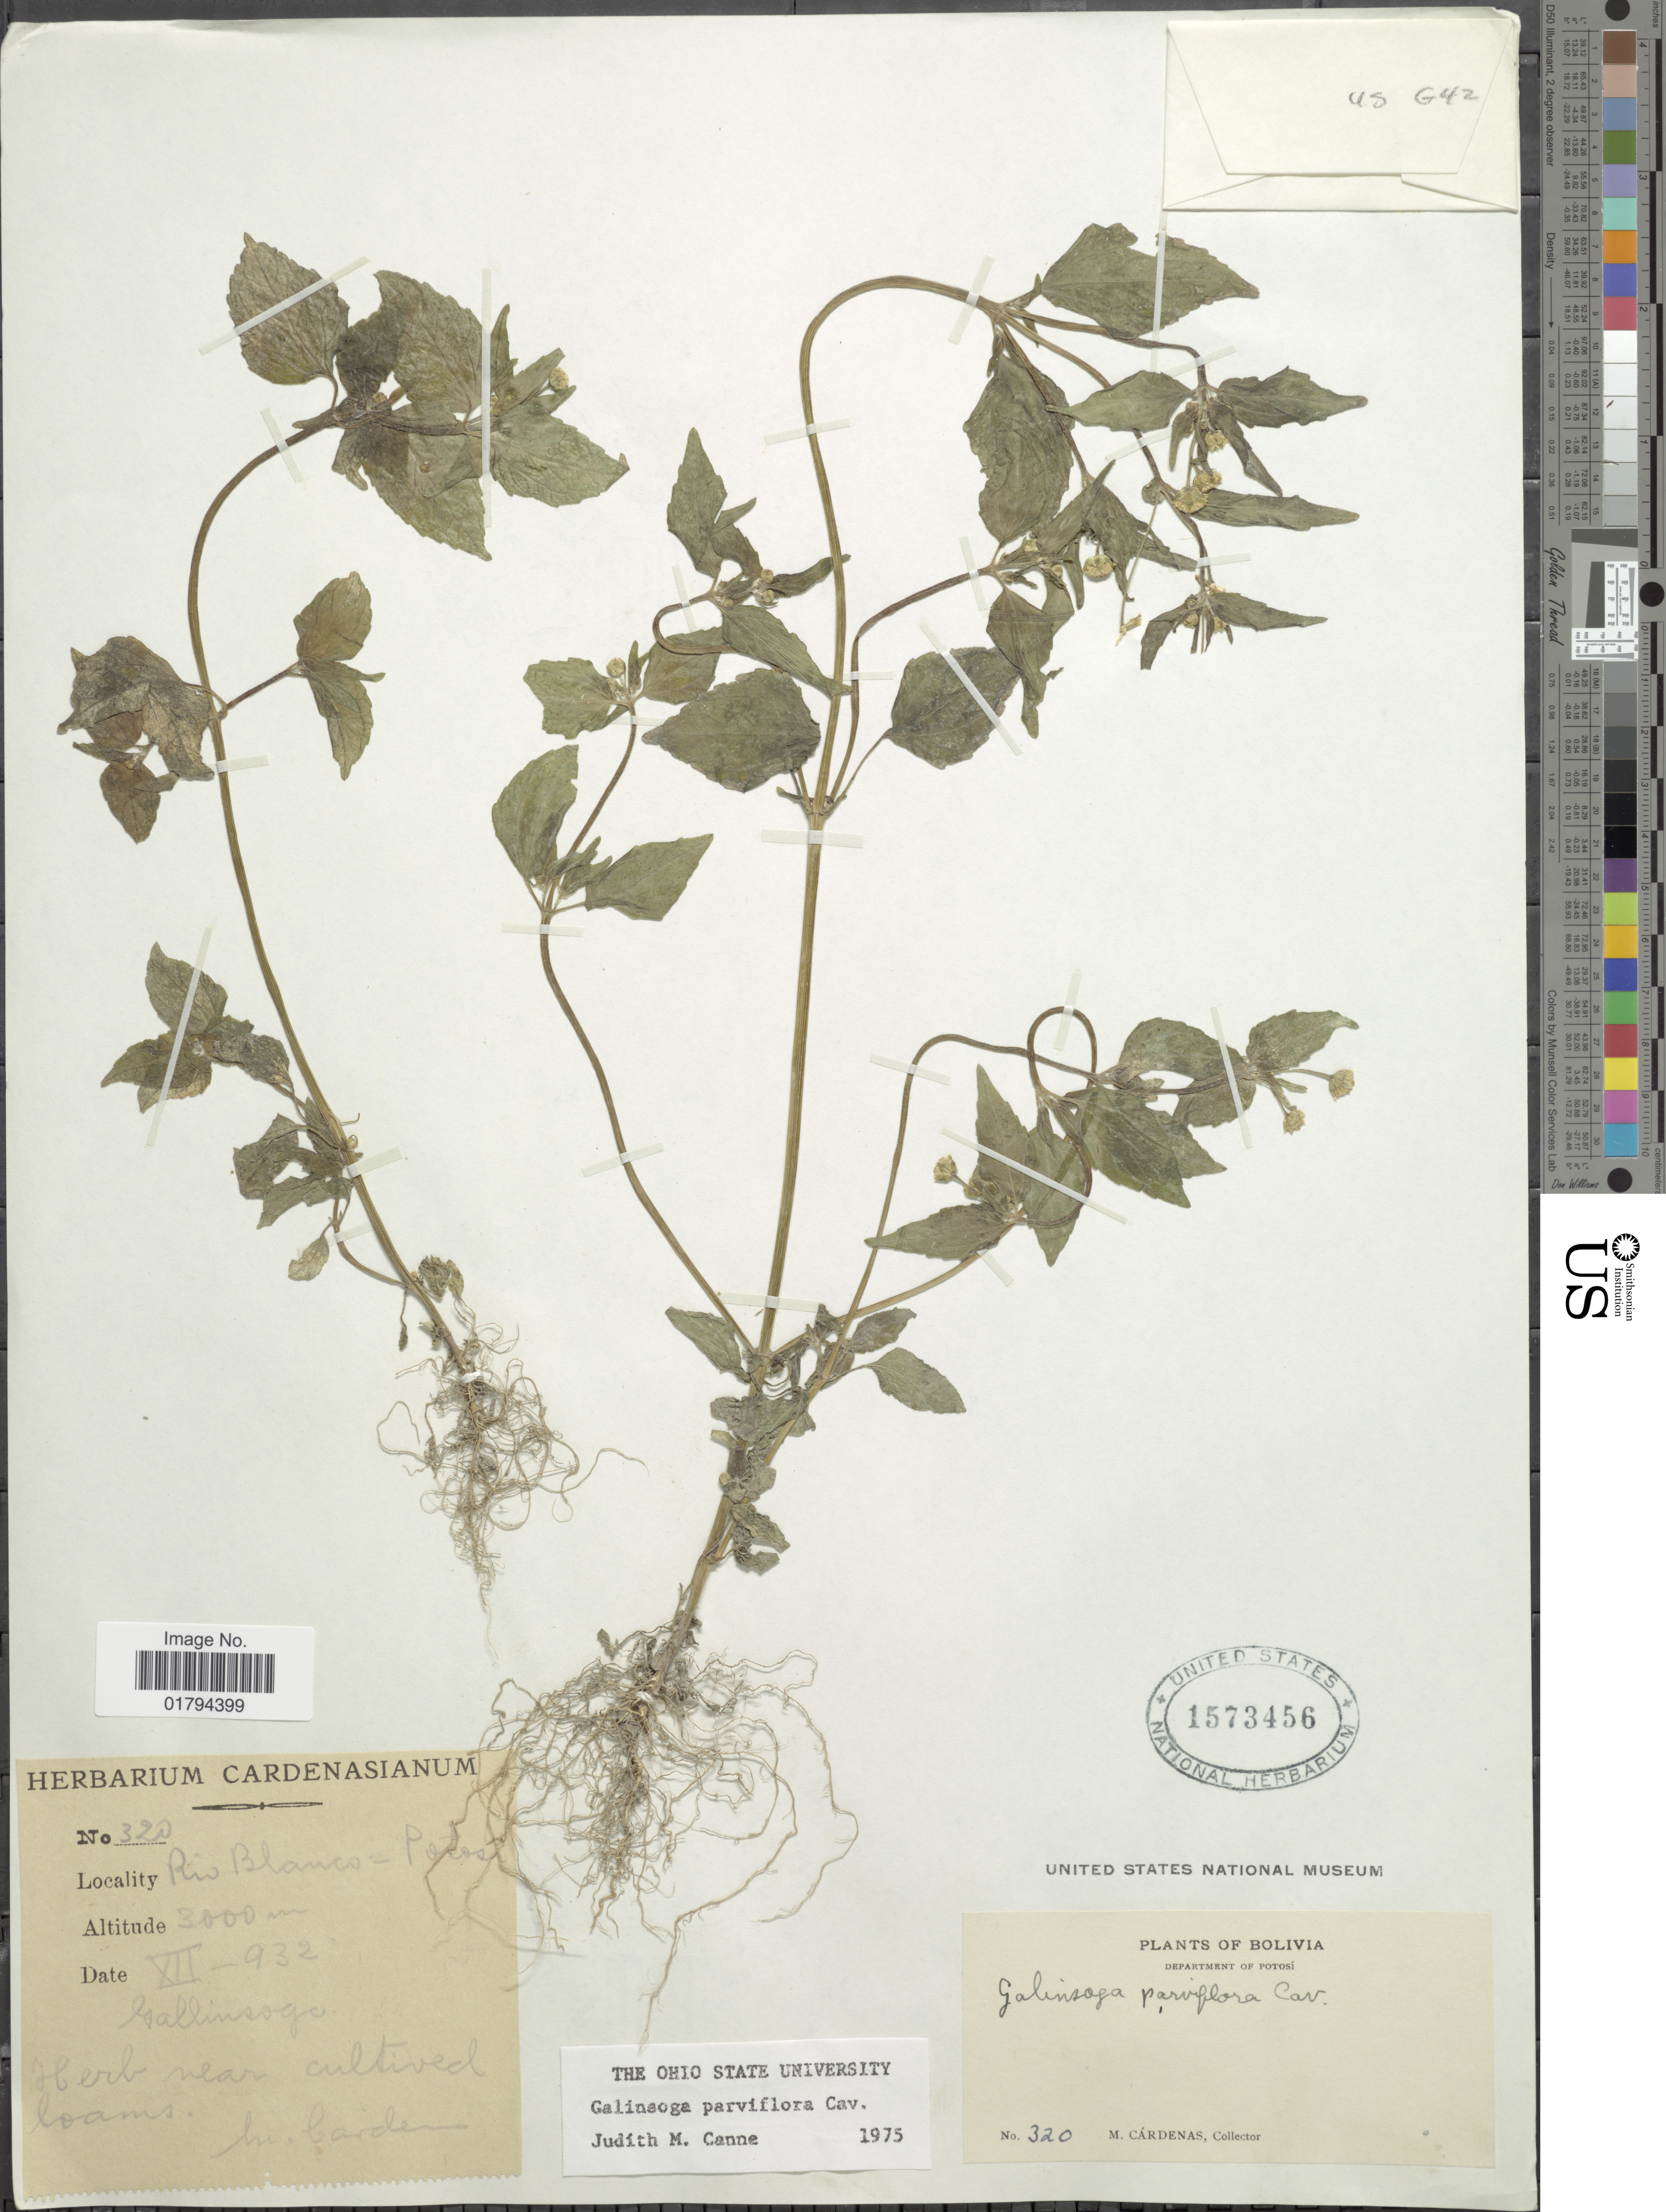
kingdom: Plantae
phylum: Tracheophyta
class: Magnoliopsida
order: Asterales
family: Asteraceae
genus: Galinsoga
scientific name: Galinsoga parviflora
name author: Cav.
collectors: M. Cárdenas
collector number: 320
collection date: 1932-12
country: Bolivia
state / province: Potosi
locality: Rio Blanco, herb near cultivated loams.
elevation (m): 3000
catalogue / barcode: US 1573456